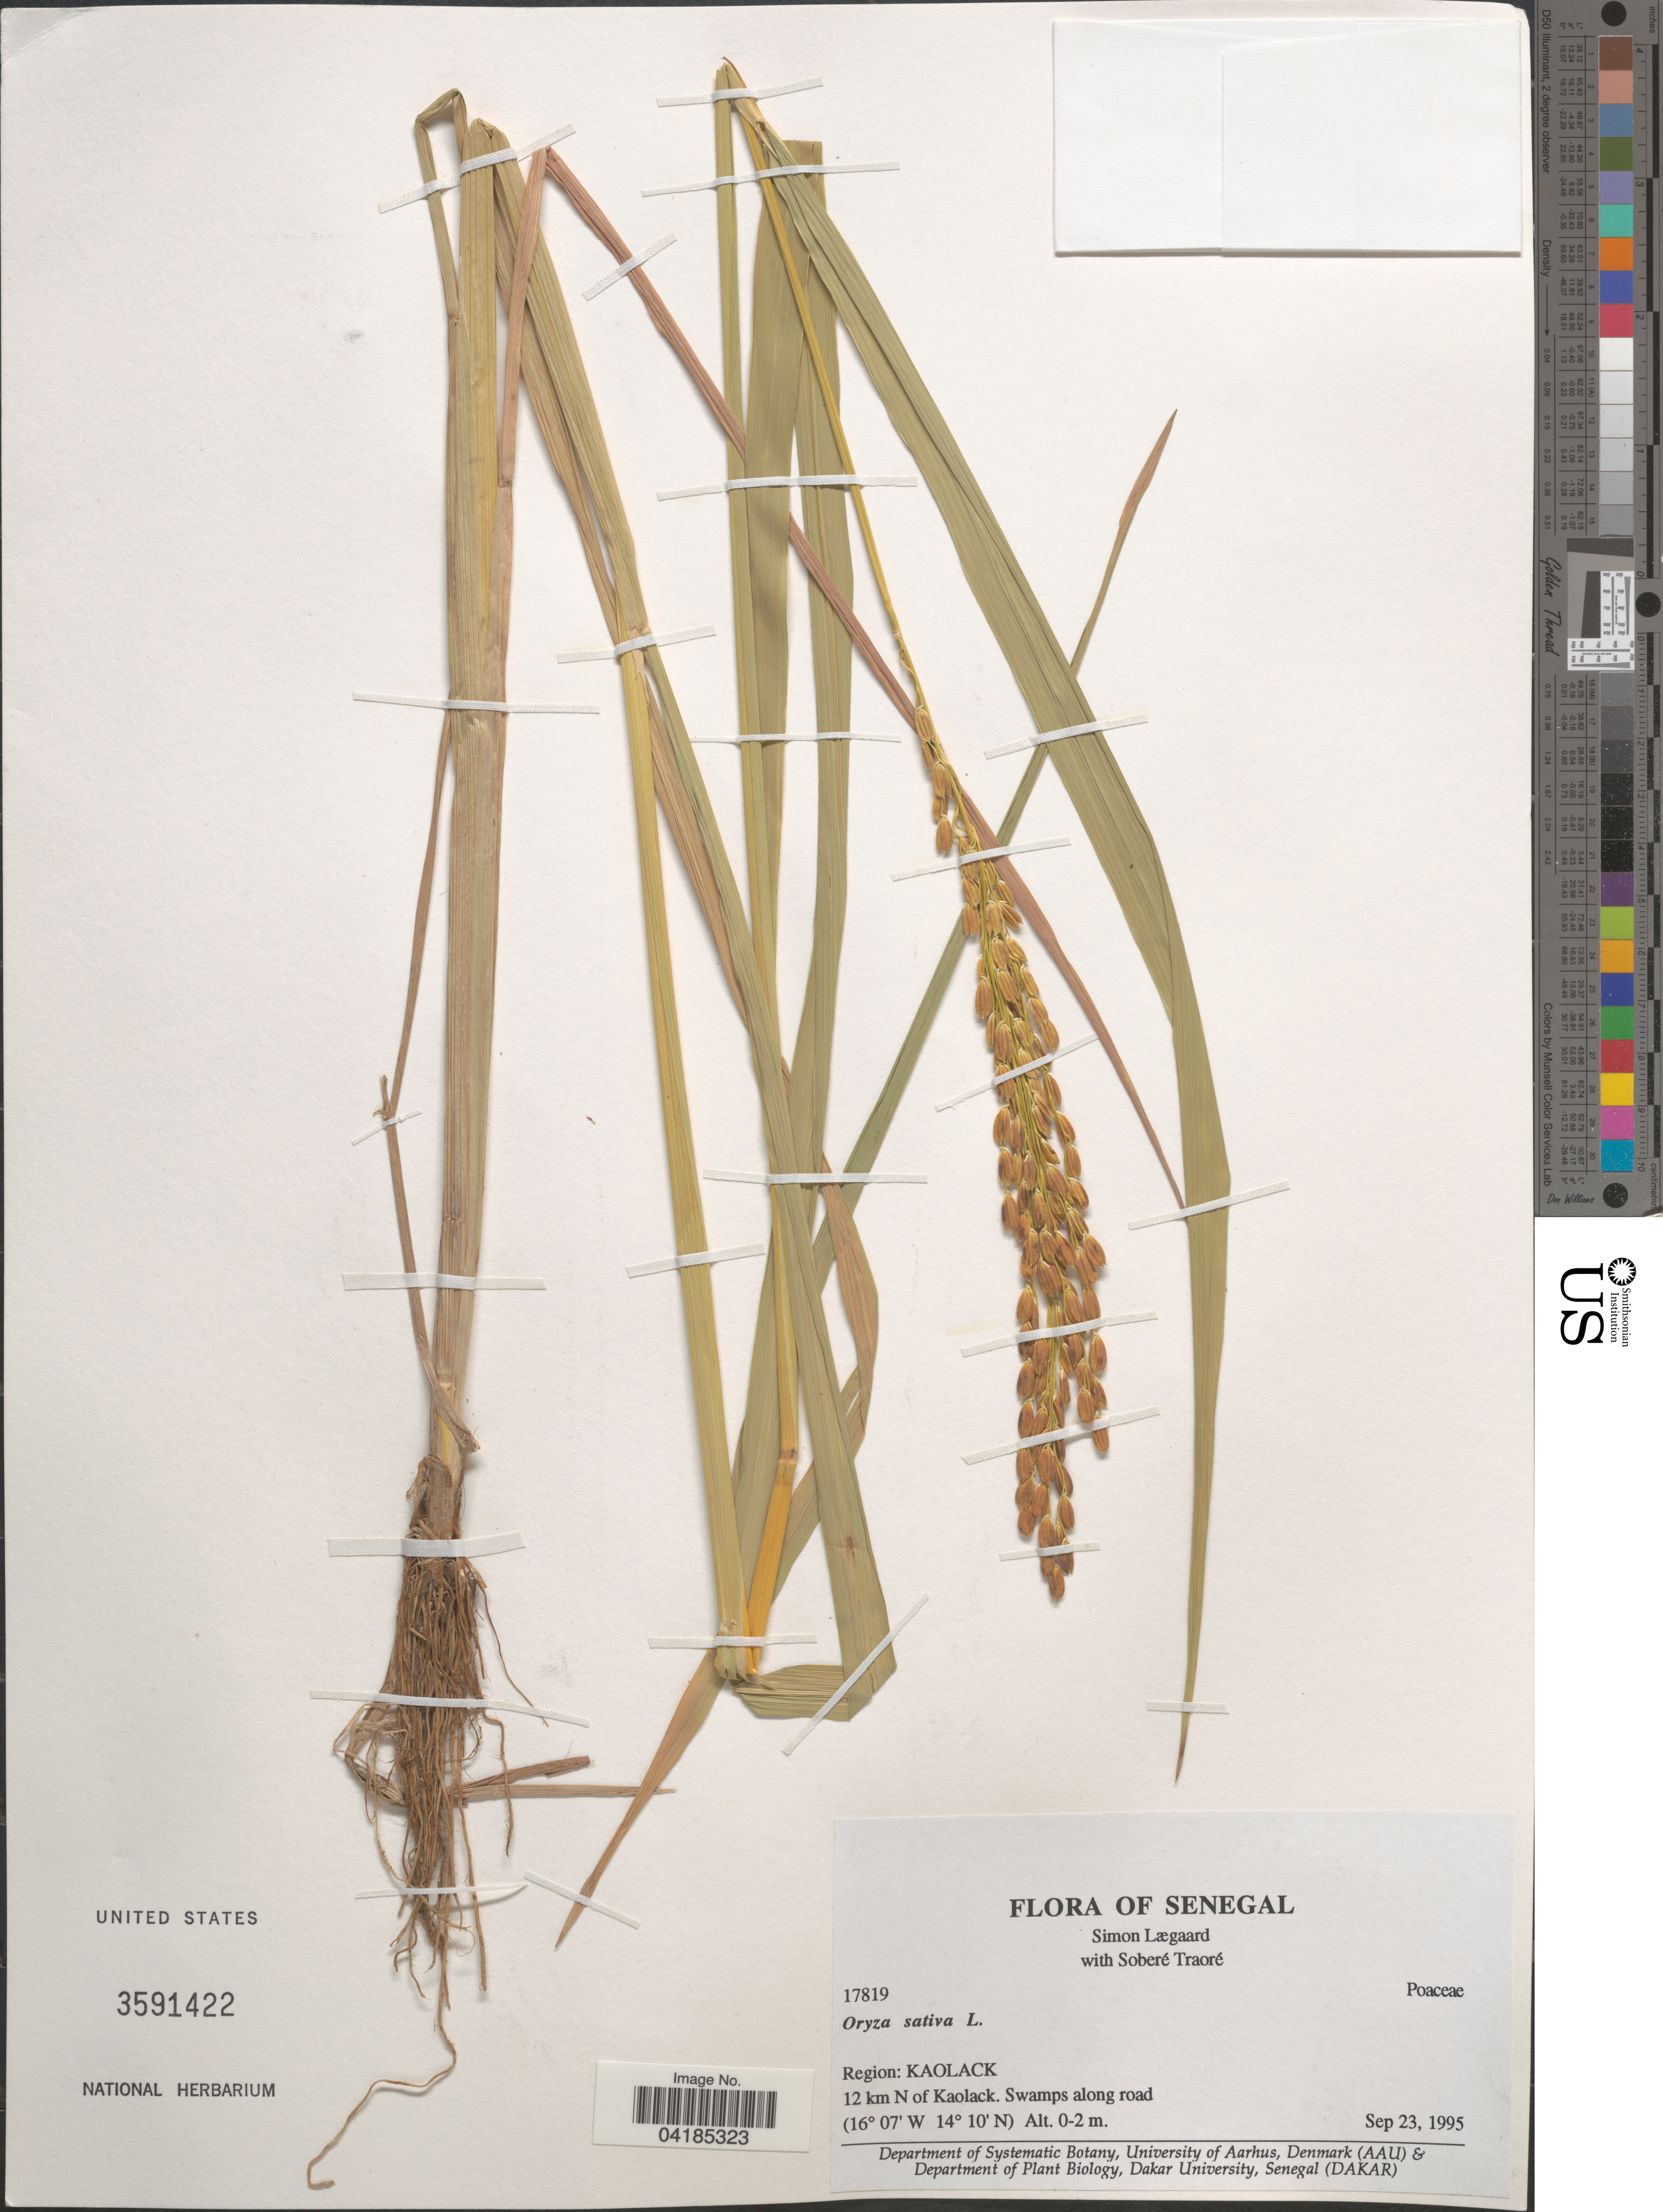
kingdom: Plantae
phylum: Tracheophyta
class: Liliopsida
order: Poales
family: Poaceae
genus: Oryza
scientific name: Oryza sativa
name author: L.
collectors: S. Lægaard & S. Traore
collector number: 178819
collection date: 1995-09-23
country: Senegal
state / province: Kaolack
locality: Region: Kaolack. 12 km N of Kaolack. Swamps along road.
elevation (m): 0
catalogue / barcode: US 3591422